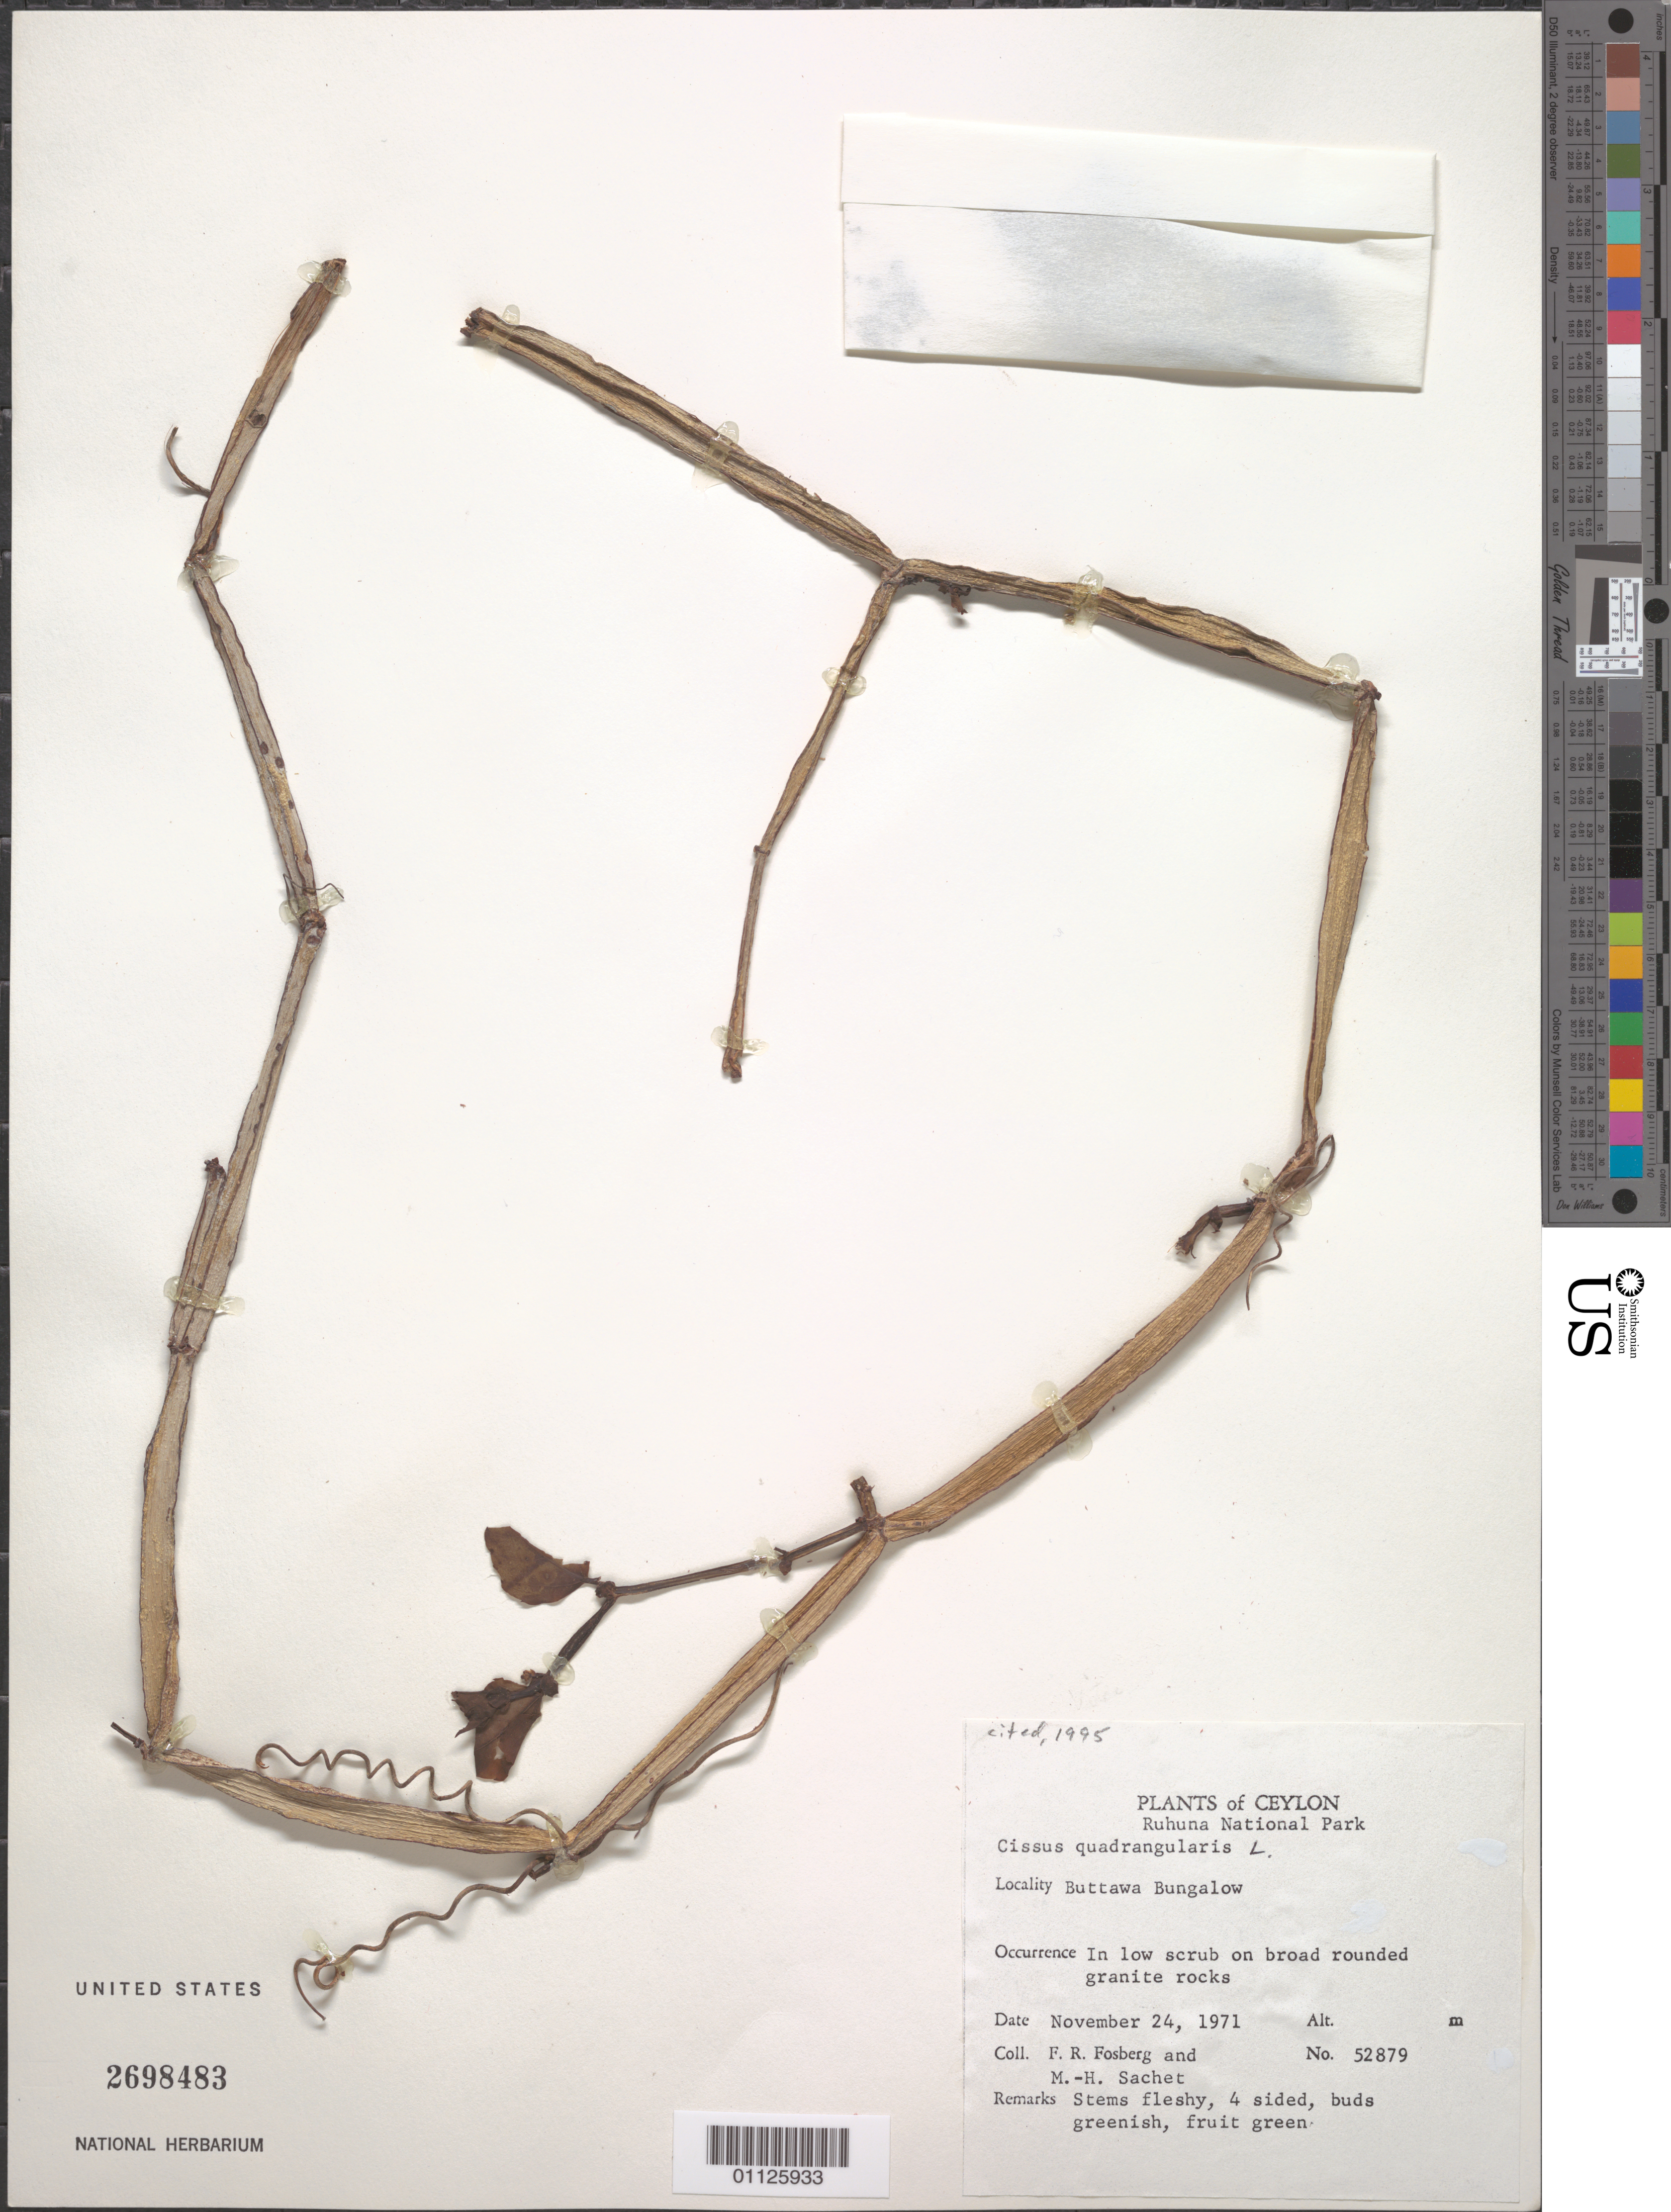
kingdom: Plantae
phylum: Tracheophyta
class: Magnoliopsida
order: Vitales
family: Vitaceae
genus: Cissus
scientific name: Cissus quadrangularis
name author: L.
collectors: F. R. Fosberg & M.-H. Sachet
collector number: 52879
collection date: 1971-11-24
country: Sri Lanka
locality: Ruhuna National Park. Buttawa Bungalow.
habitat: In low scrub on broad rounded granite rocks.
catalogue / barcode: US 2698483